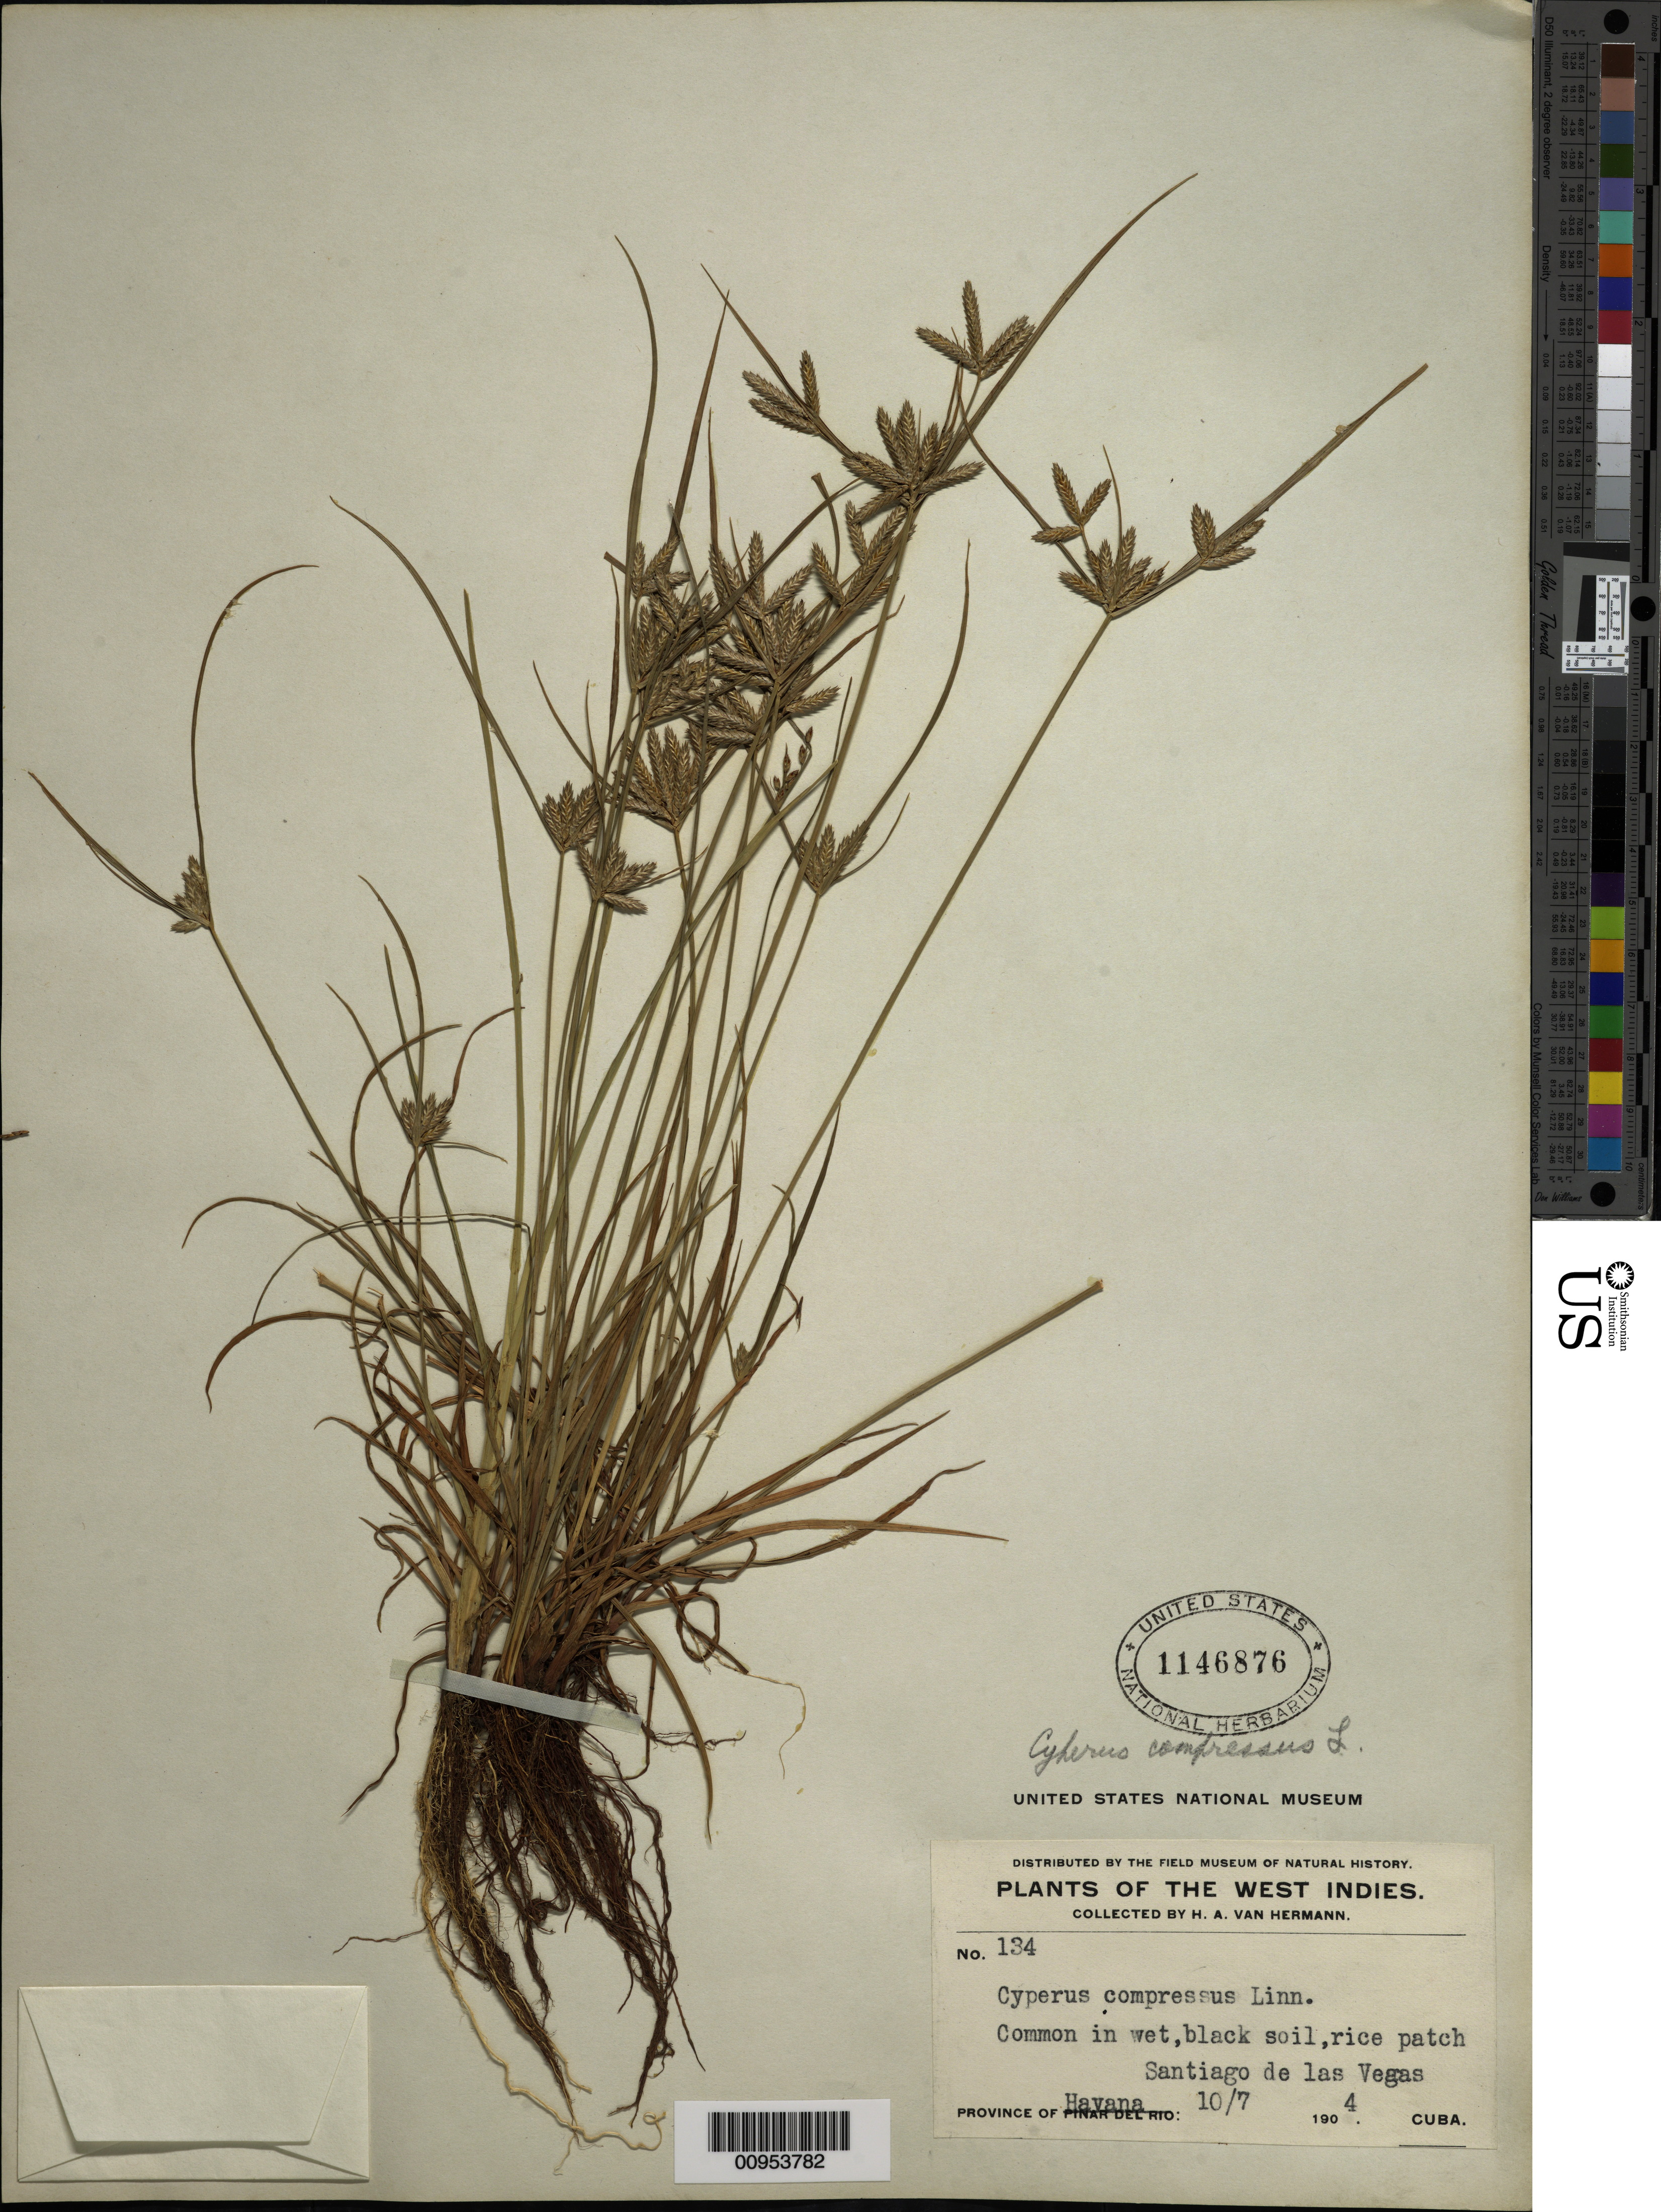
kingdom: Plantae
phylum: Tracheophyta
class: Liliopsida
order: Poales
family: Cyperaceae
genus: Cyperus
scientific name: Cyperus compressus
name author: L.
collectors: H. A. Van Hermann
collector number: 134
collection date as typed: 07 Oct 1904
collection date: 1904-10-07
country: Cuba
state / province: La Habana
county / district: Municipio Boyeros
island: Cuba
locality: Santiago de las Vegas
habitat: In wet, black soil, rice patch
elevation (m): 97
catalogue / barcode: US 1146876